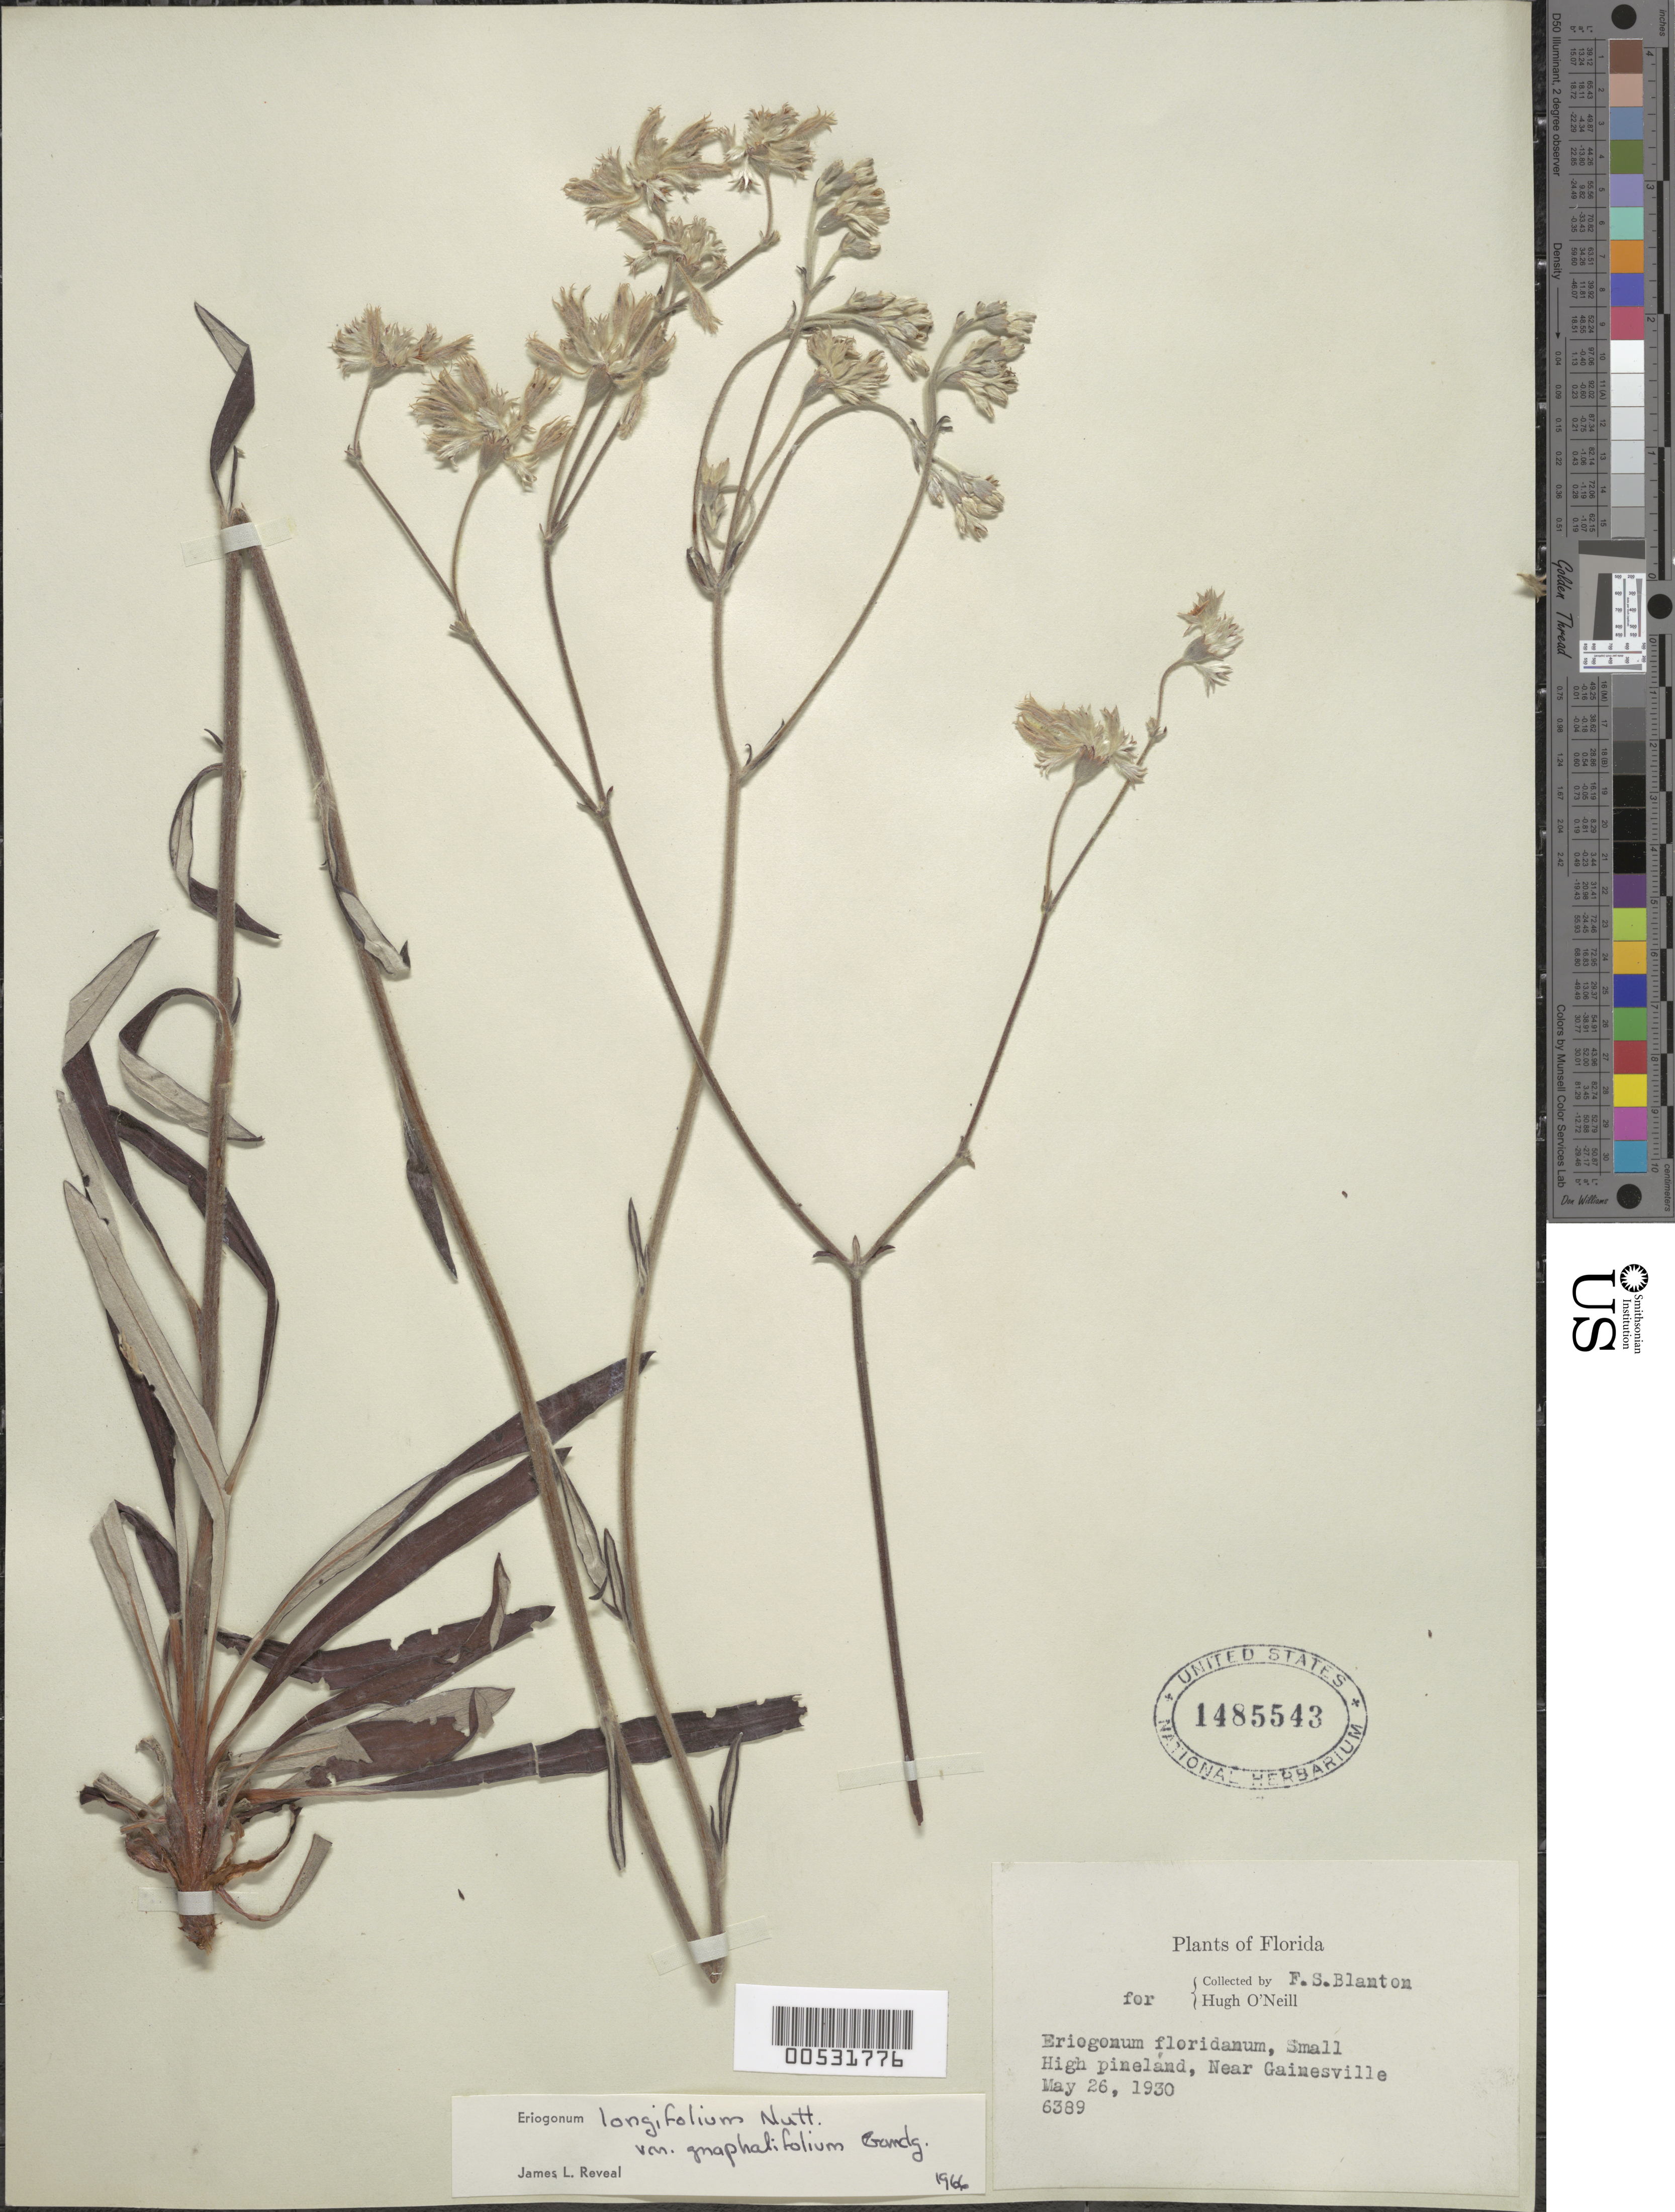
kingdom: Plantae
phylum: Tracheophyta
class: Magnoliopsida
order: Caryophyllales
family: Polygonaceae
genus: Eriogonum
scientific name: Eriogonum longifolium var. gnaphalifolium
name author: Gand.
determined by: Reveal, J. L.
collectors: F. S. Blanton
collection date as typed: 26 May 1930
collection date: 1930-05-26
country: United States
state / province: Florida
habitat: High pineland.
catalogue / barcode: US 1485543